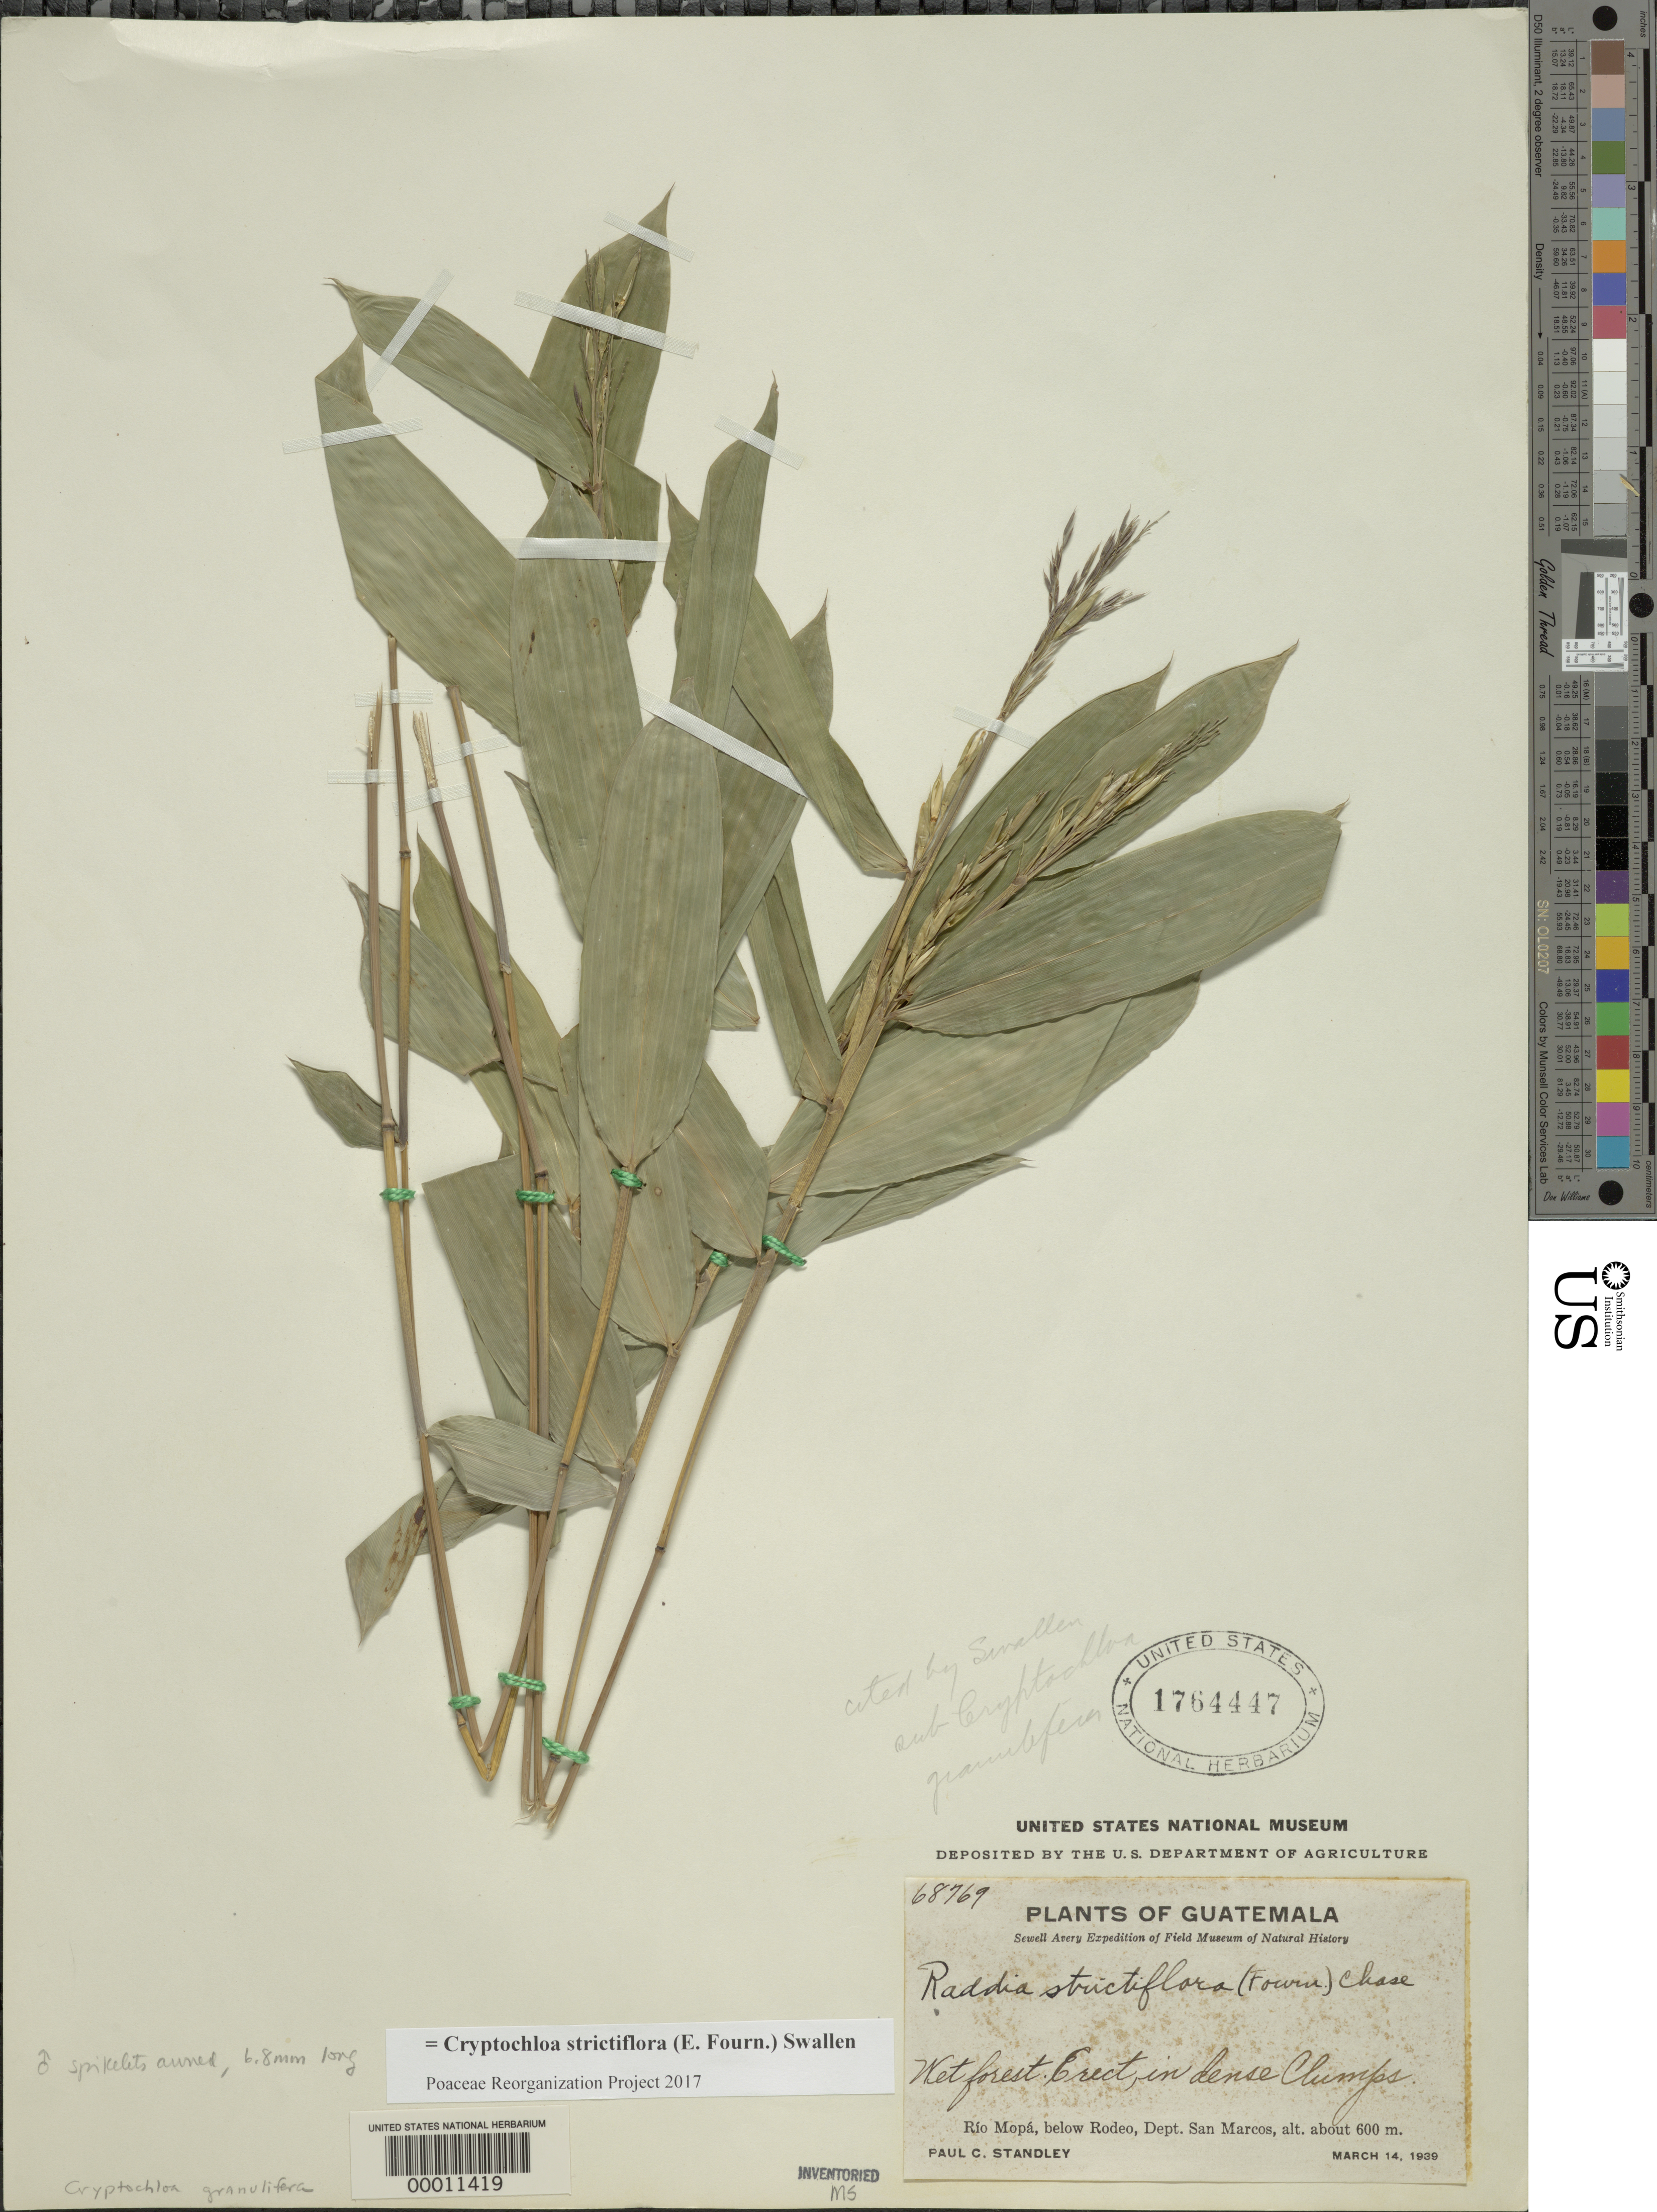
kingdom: Plantae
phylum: Tracheophyta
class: Liliopsida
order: Poales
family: Poaceae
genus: Cryptochloa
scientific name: Cryptochloa strictiflora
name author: (E. Fourn.) Swallen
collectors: P. C. Standley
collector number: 68769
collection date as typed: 14 Mar 1939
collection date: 1939-03-14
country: Guatemala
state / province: San Marcos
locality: Rio Mopa, Rodeo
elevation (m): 600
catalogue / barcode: US 1764447